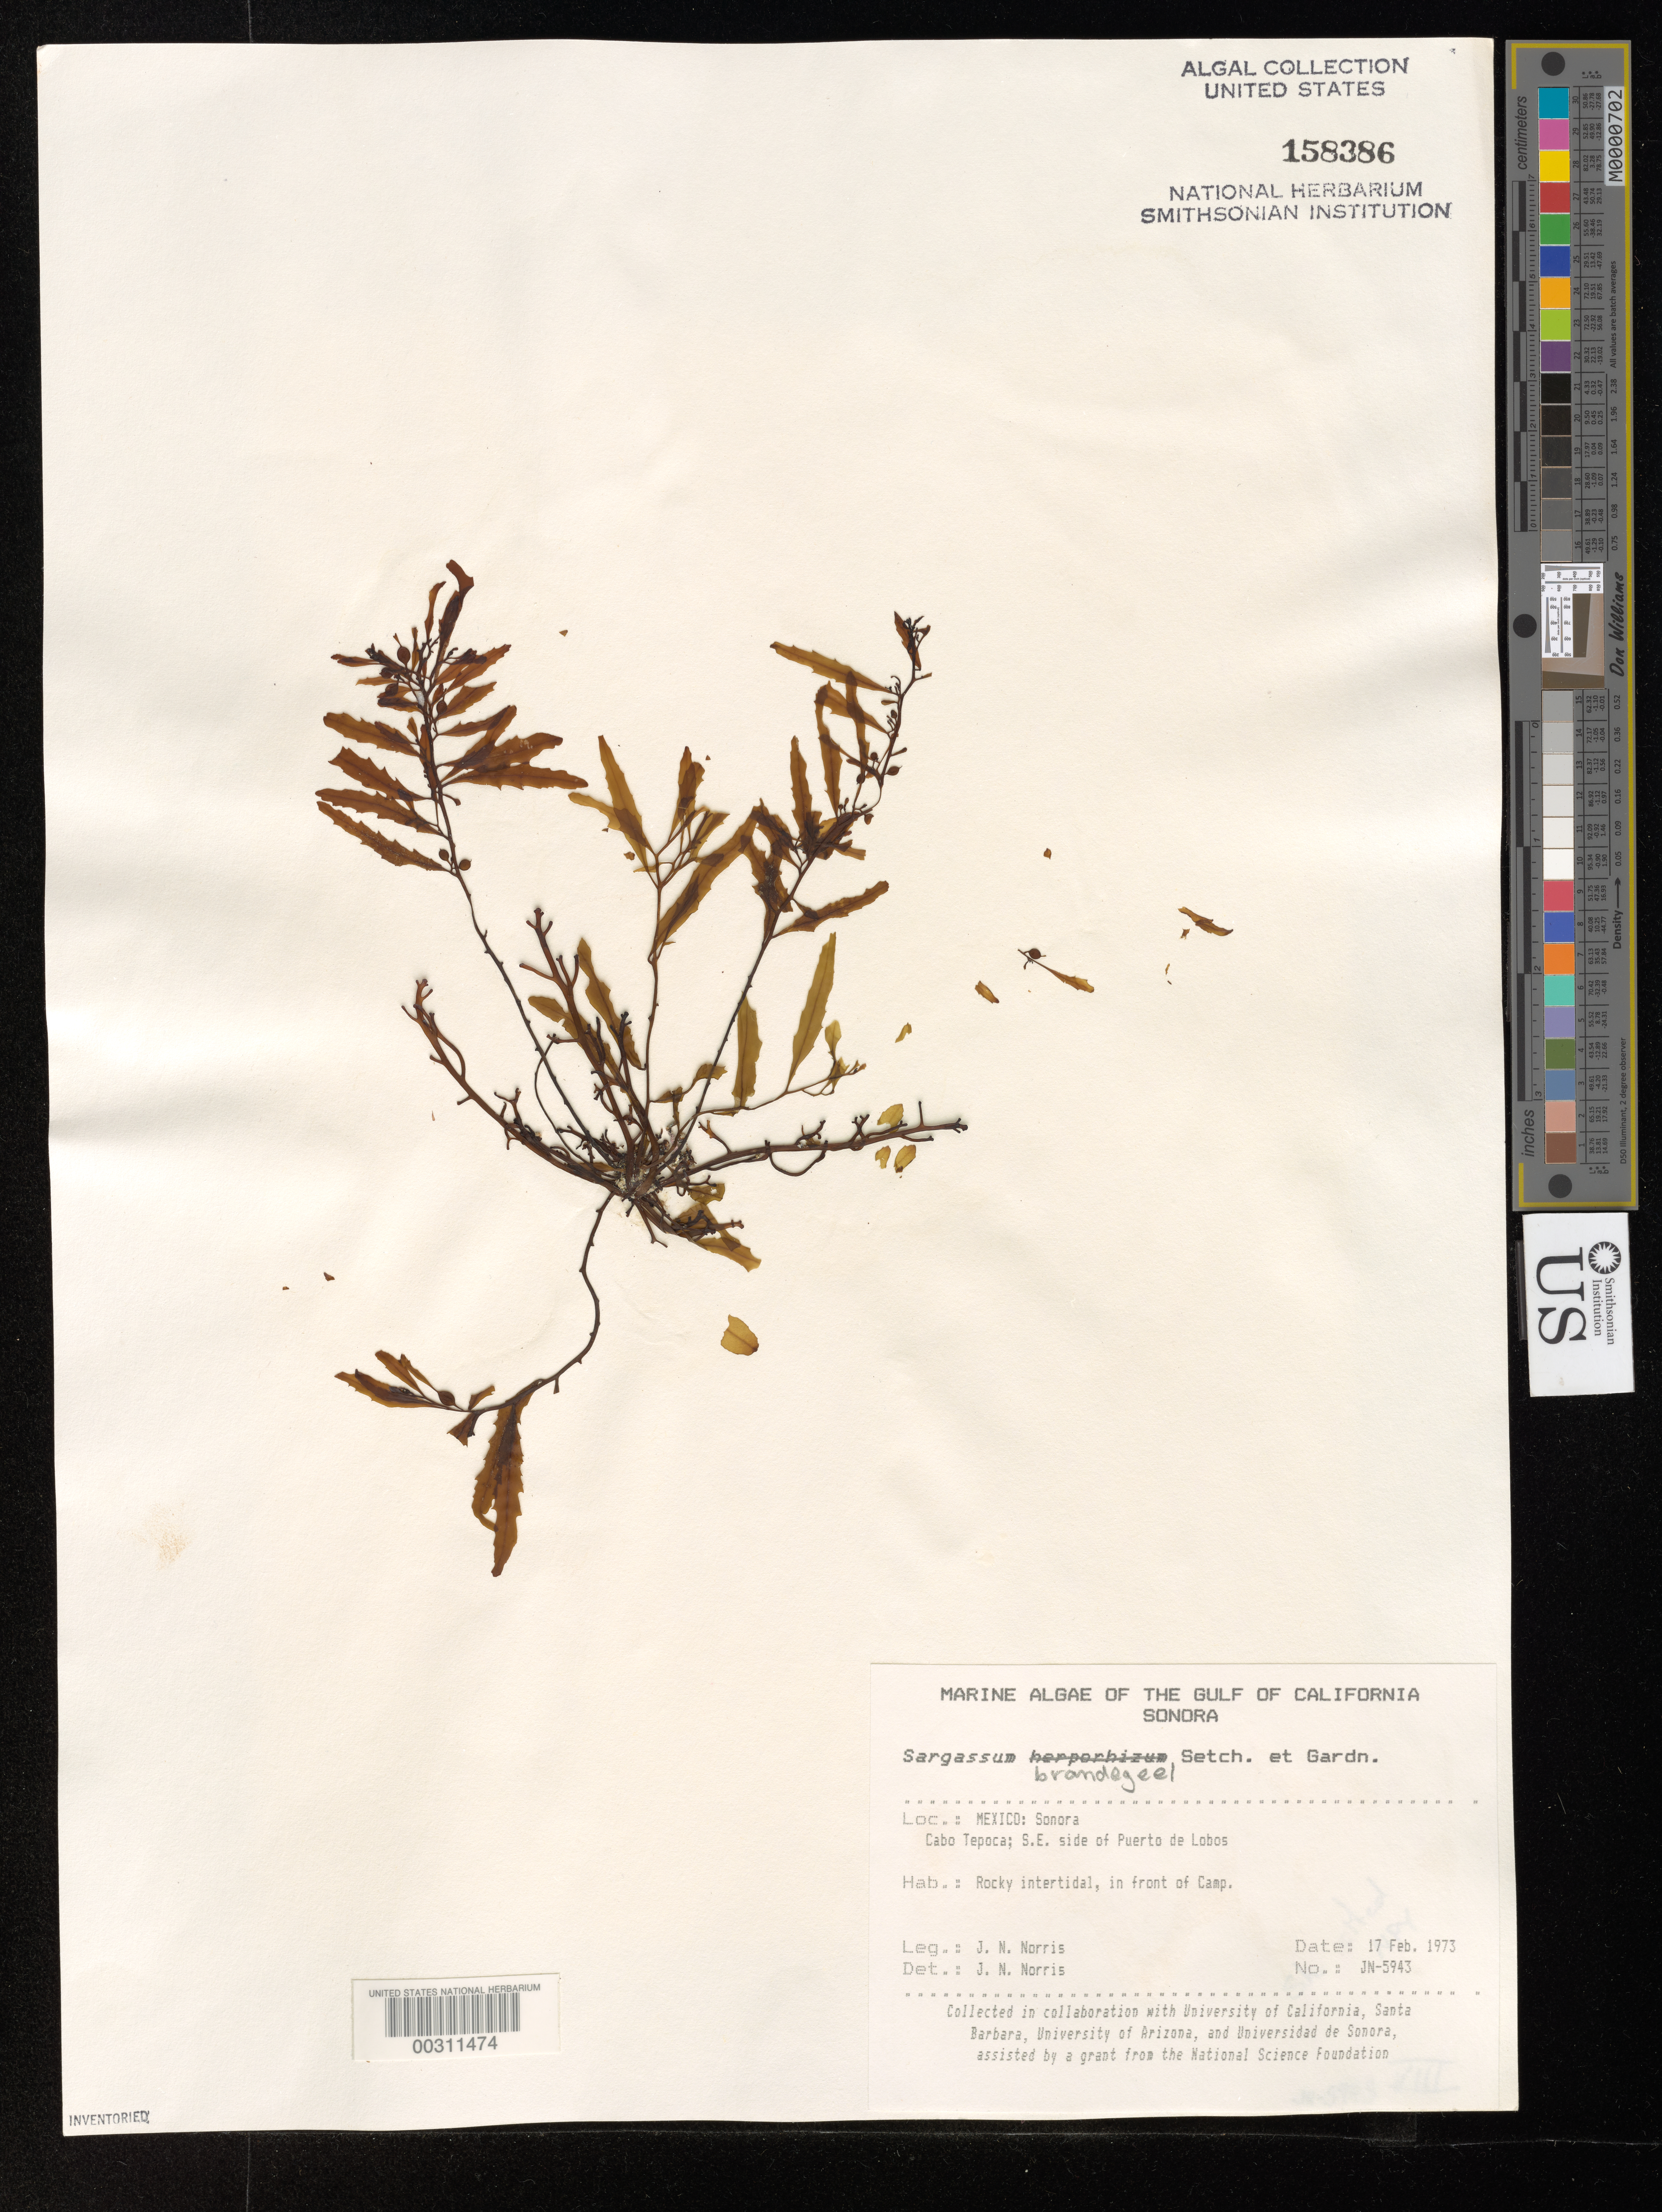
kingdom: Chromista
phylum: Ochrophyta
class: Phaeophyceae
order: Fucales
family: Sargassaceae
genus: Sargassum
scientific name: Sargassum herporhizum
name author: Setch. & N.L. Gardner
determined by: Norris, James N.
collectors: J. N. Norris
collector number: JN-5943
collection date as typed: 17 Feb 1973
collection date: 1973-02-17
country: Mexico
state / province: Sonora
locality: Cabo Tepoca, Puerto de Lobos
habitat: Rocky intertidal, in front of Camp.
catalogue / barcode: US 158386